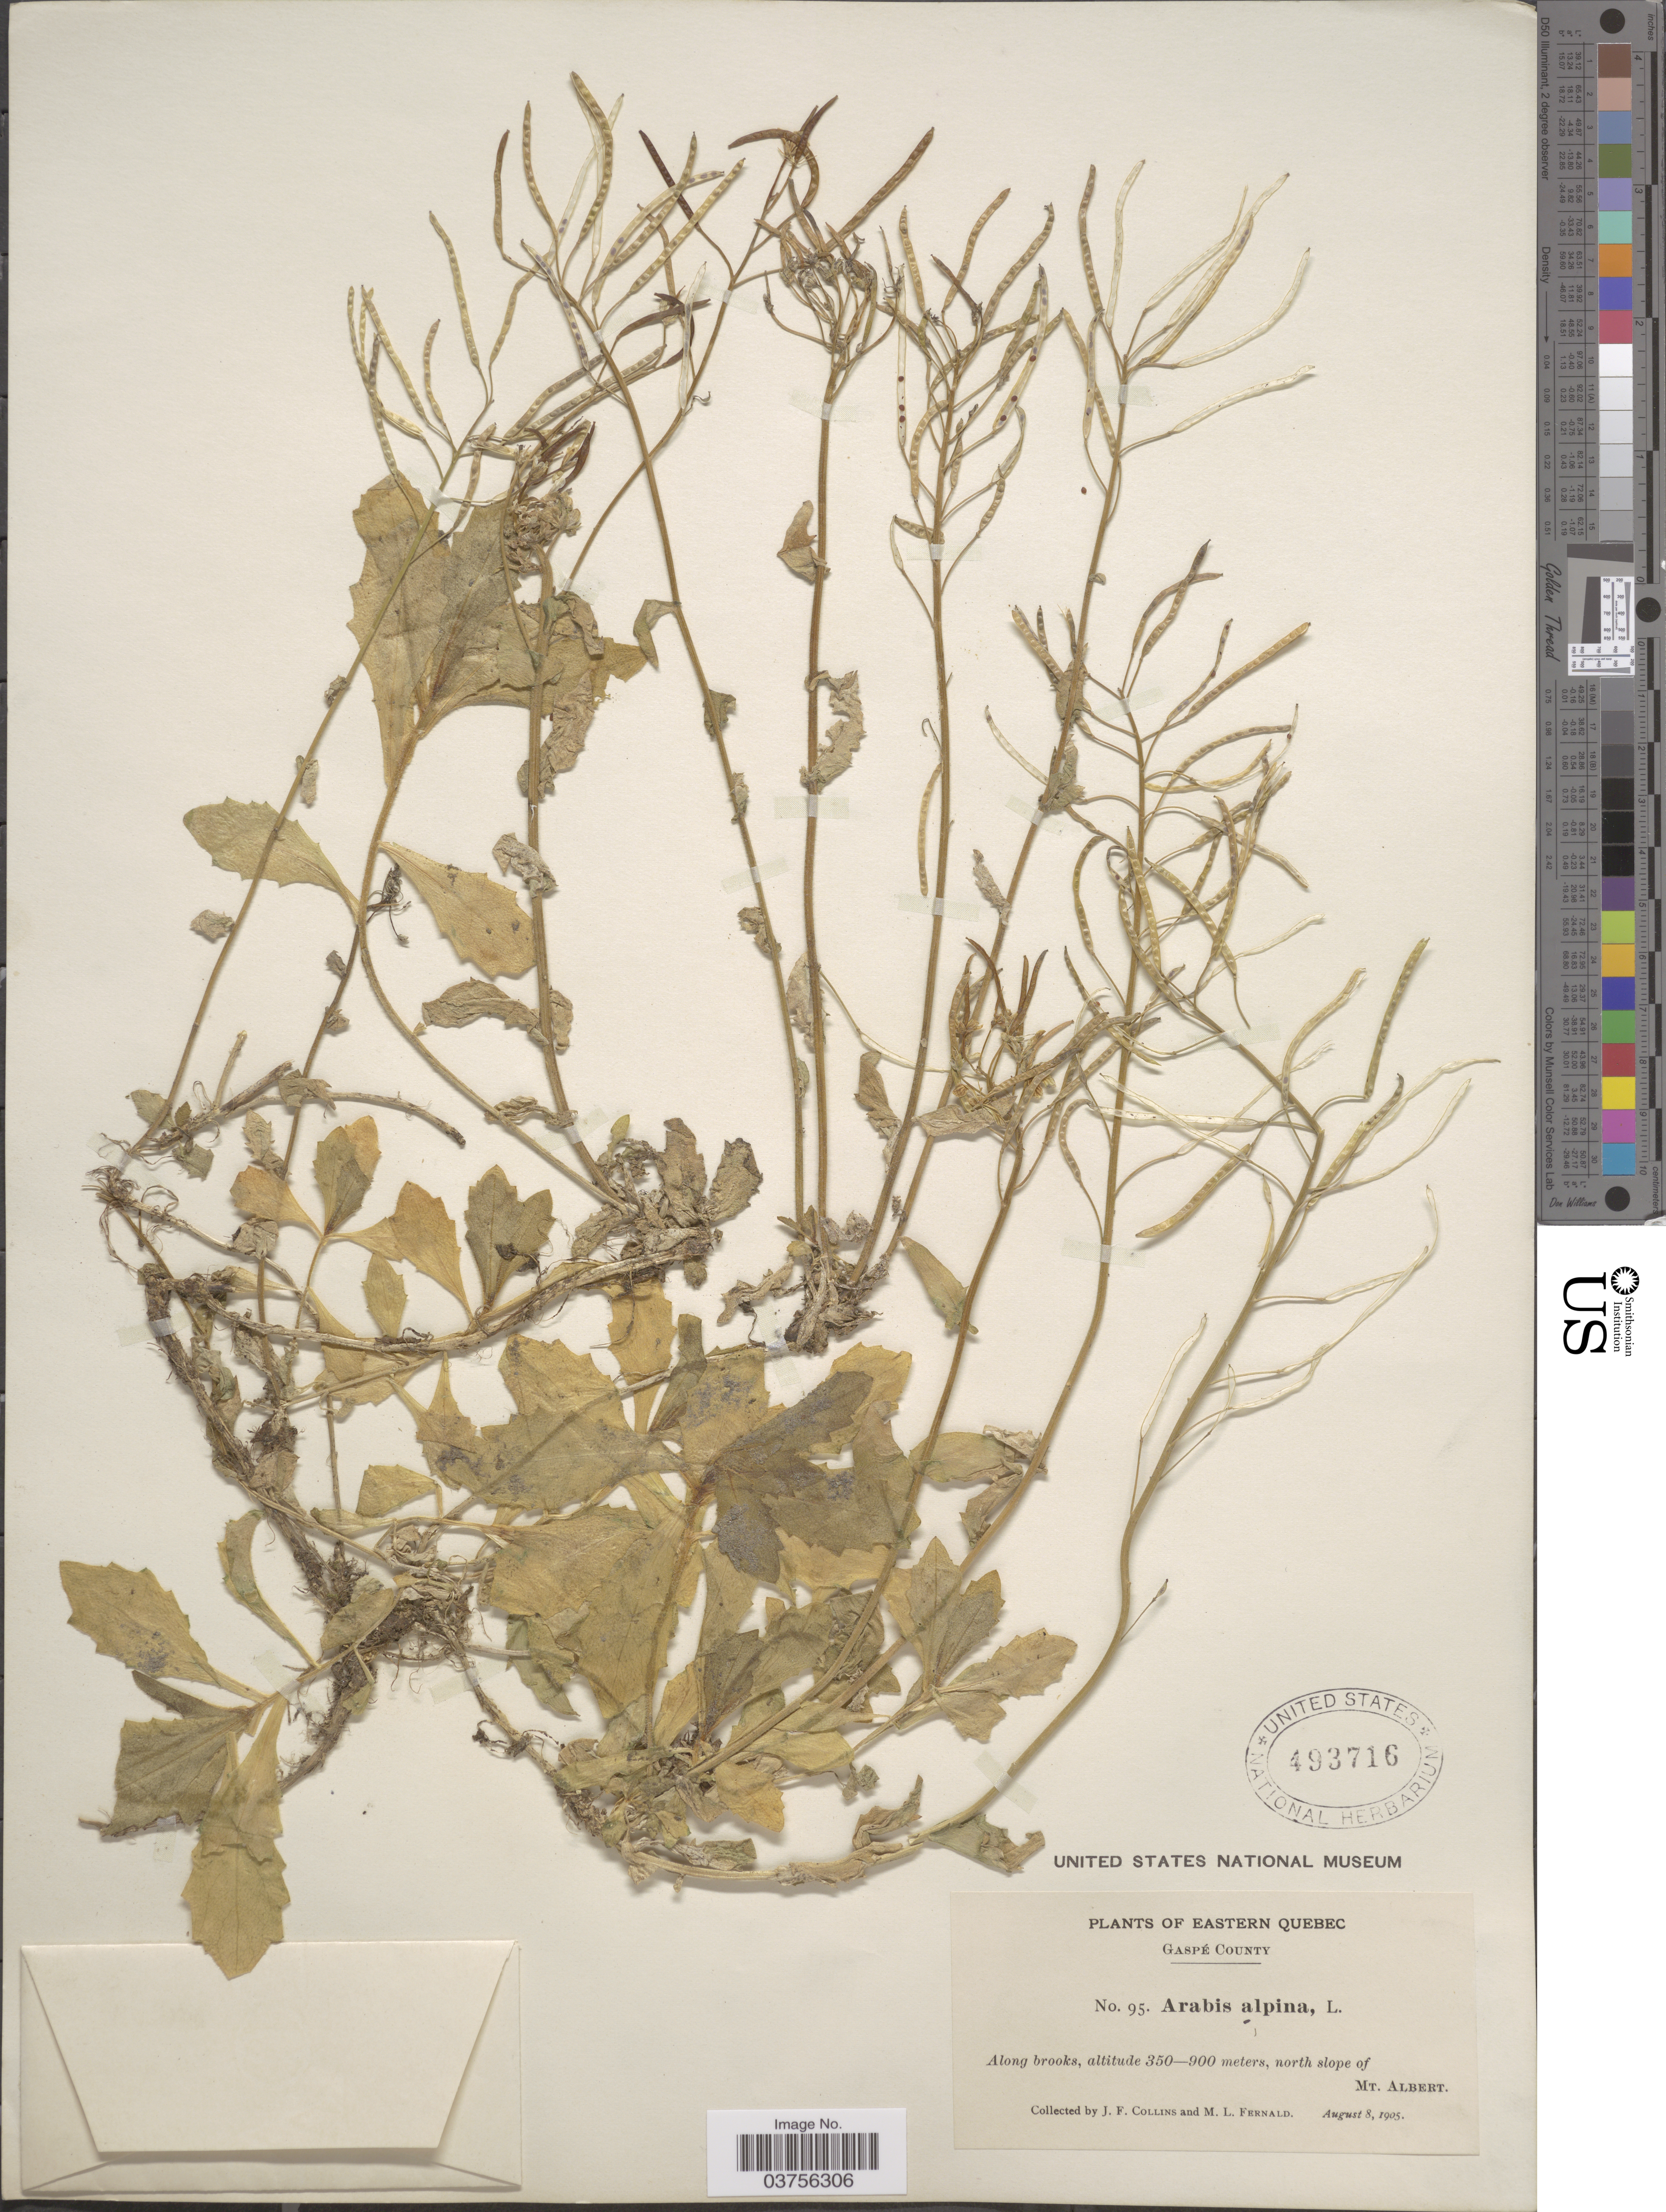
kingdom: Plantae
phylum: Tracheophyta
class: Magnoliopsida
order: Brassicales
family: Brassicaceae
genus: Arabis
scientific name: Arabis alpina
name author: L.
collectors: J. Collins & M. L. Fernald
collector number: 95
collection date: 1905-08-08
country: Canada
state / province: Quebec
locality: Eastern Quebec. Gaspé County. North slope of Mt. Albert.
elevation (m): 350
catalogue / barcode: US 493716